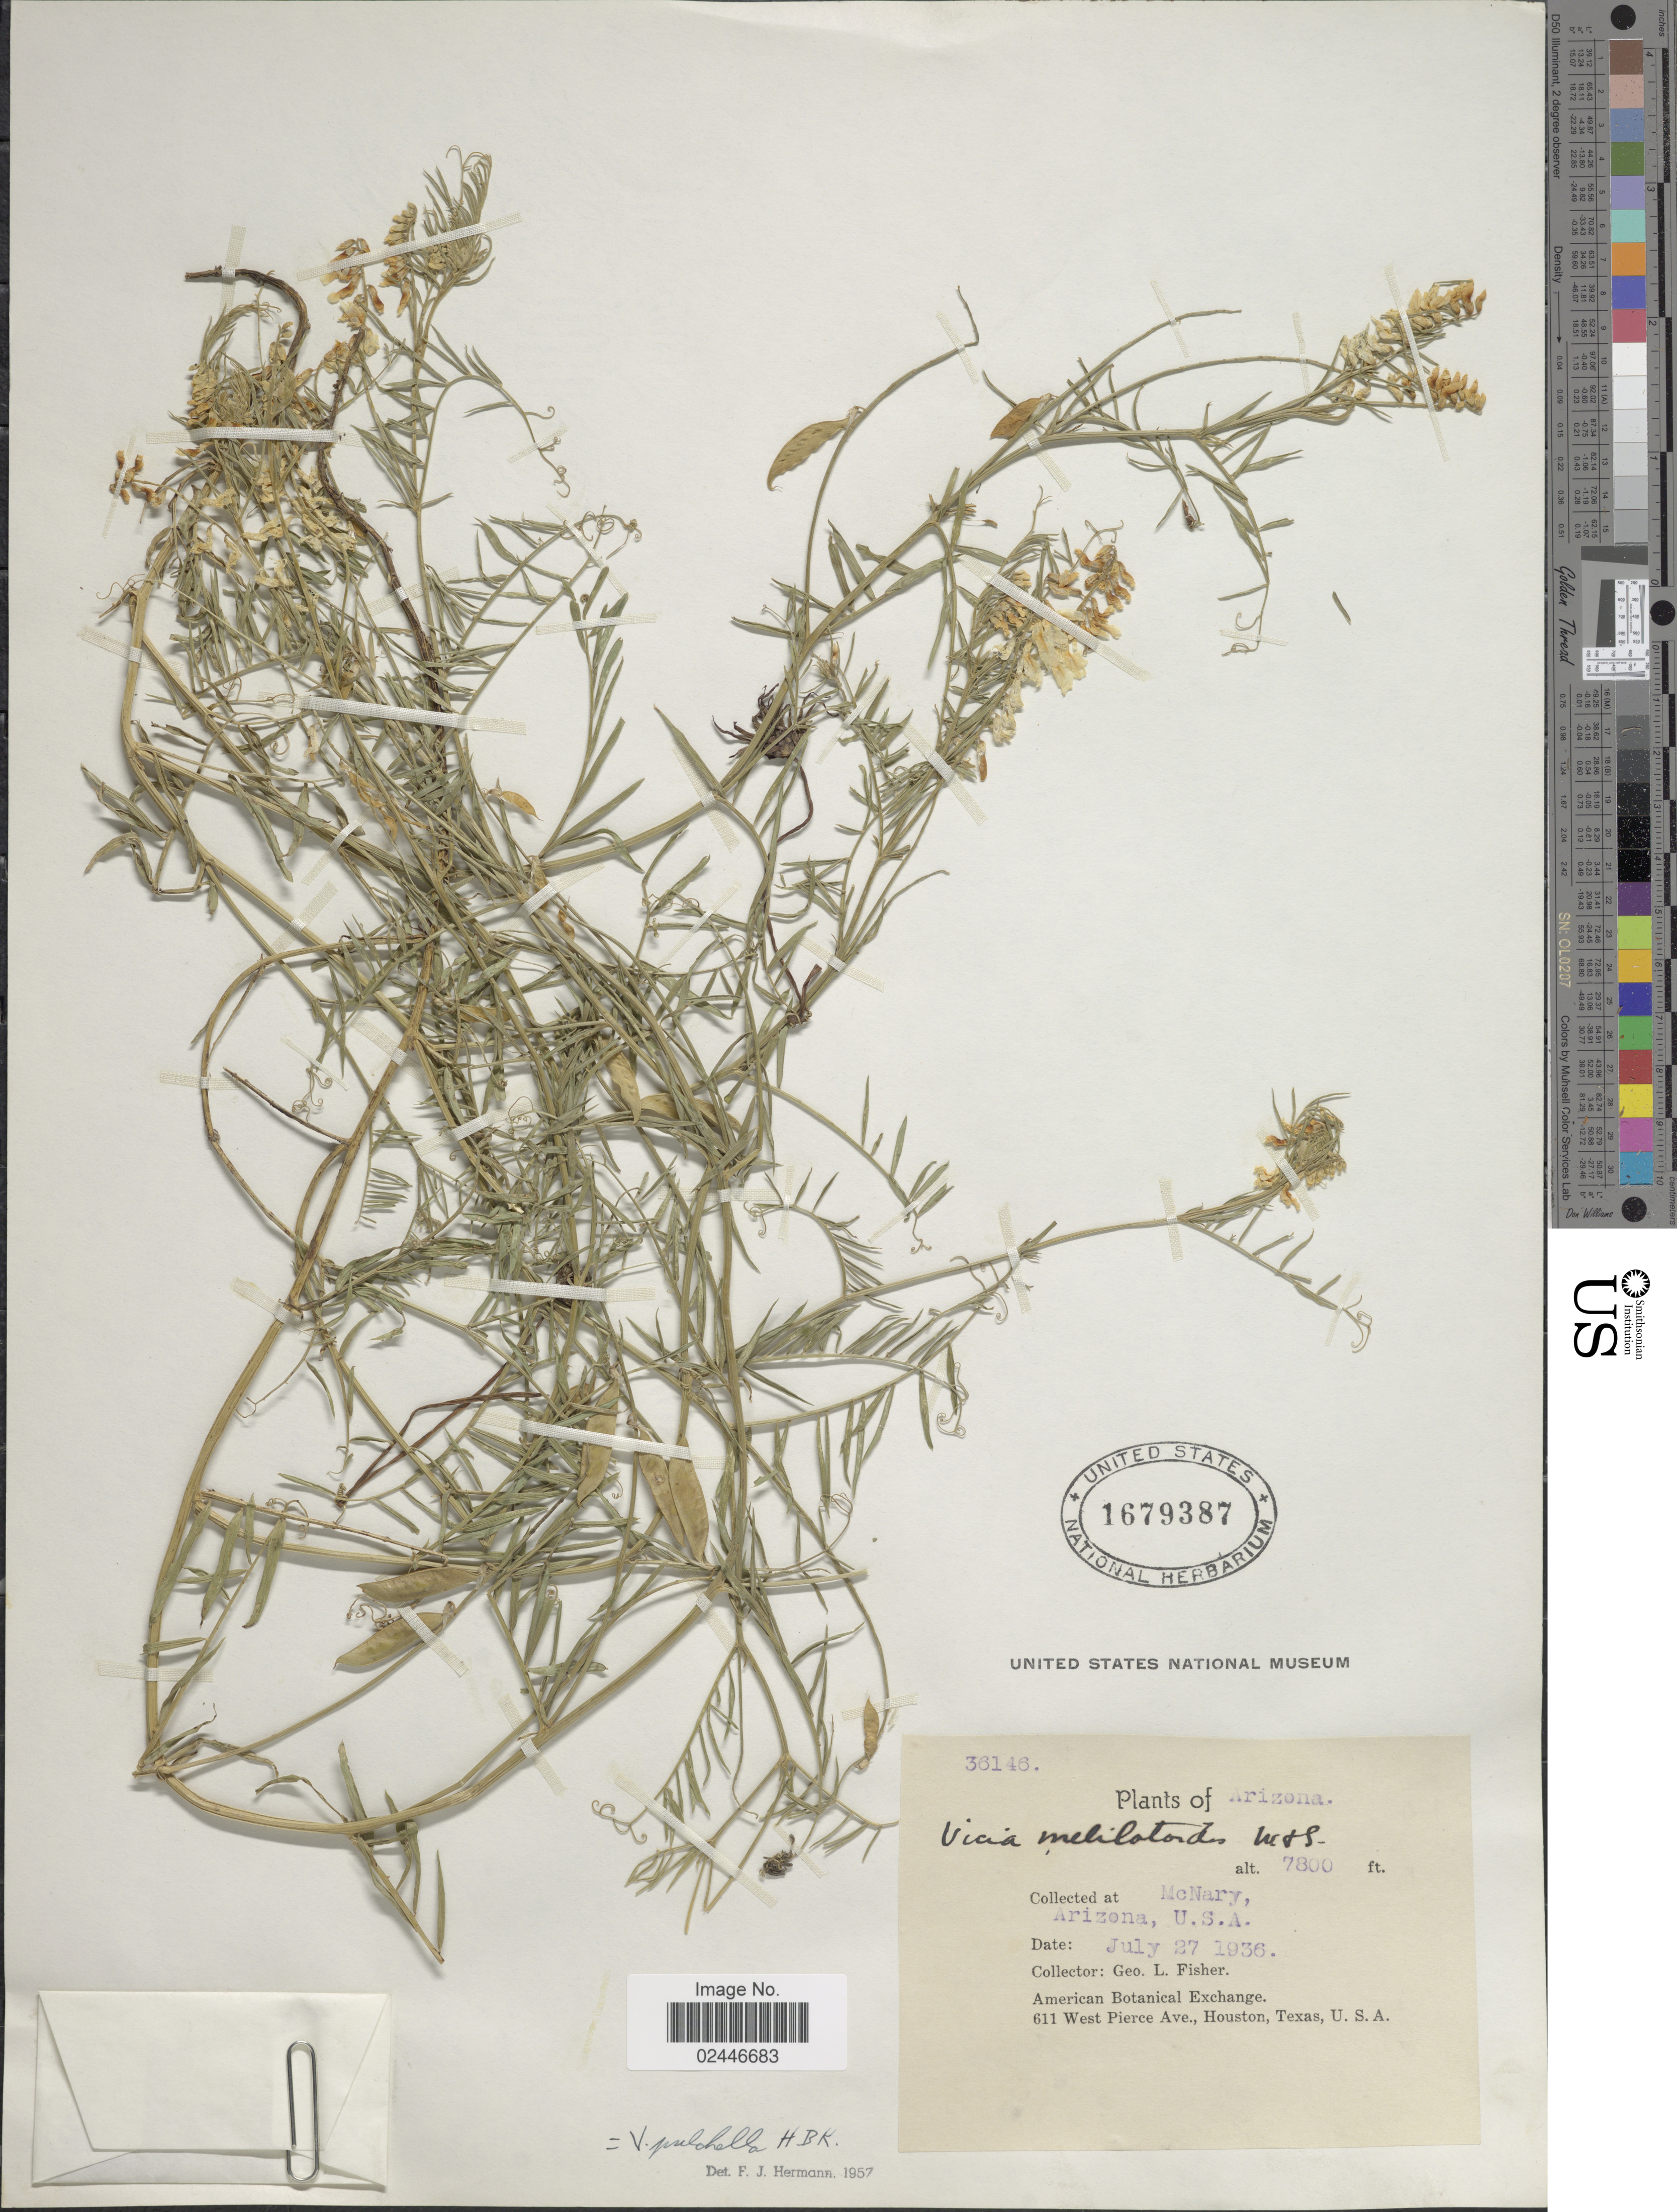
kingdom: Plantae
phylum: Tracheophyta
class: Magnoliopsida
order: Fabales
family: Fabaceae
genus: Vicia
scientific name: Vicia pulchella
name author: Kunth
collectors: G. L. Fisher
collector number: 36146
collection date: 1936-07-27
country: United States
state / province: Arizona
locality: McNary, U.S.A.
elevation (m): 2377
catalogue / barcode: US 1679387